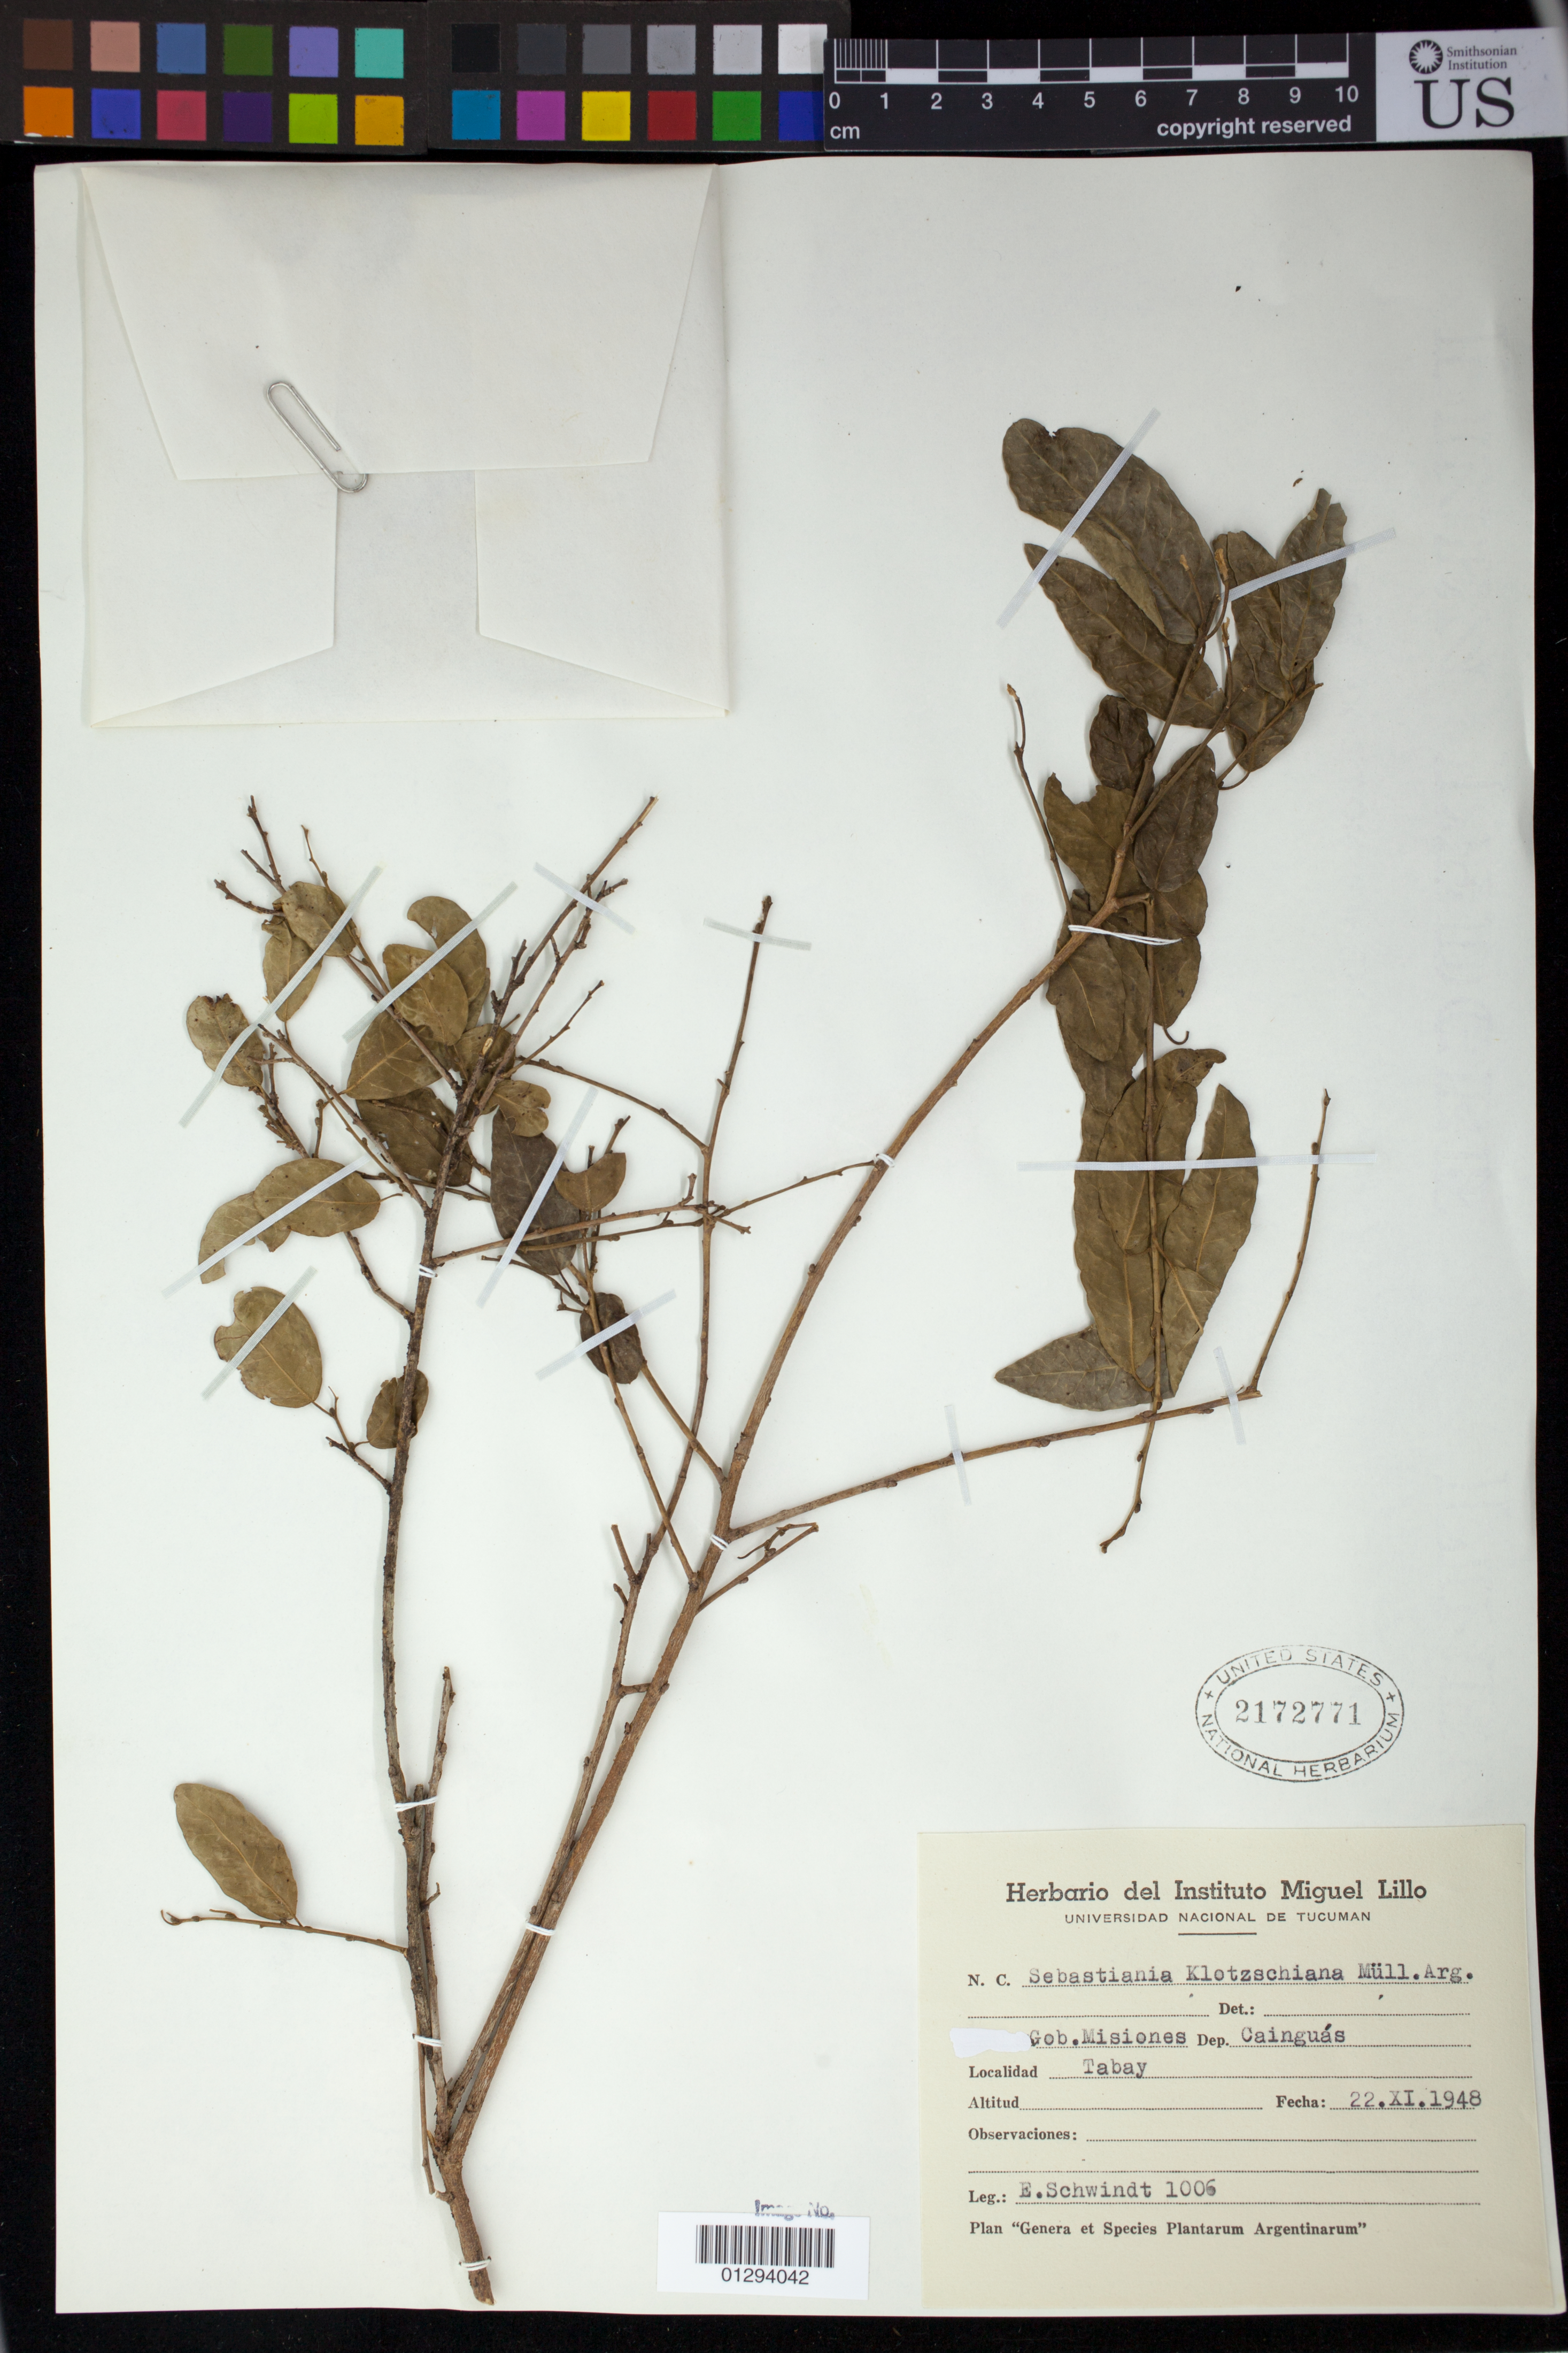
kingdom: Plantae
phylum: Tracheophyta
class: Magnoliopsida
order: Malpighiales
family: Euphorbiaceae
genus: Sebastiania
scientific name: Sebastiania commersoniana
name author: (Baill.) L.B. Sm. & Downs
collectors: E. Schwindt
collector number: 1006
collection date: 1948-11-22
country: Argentina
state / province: Misiones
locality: Gob. Misiones, Dep. Cainguas, Tabay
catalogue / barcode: US 2172771